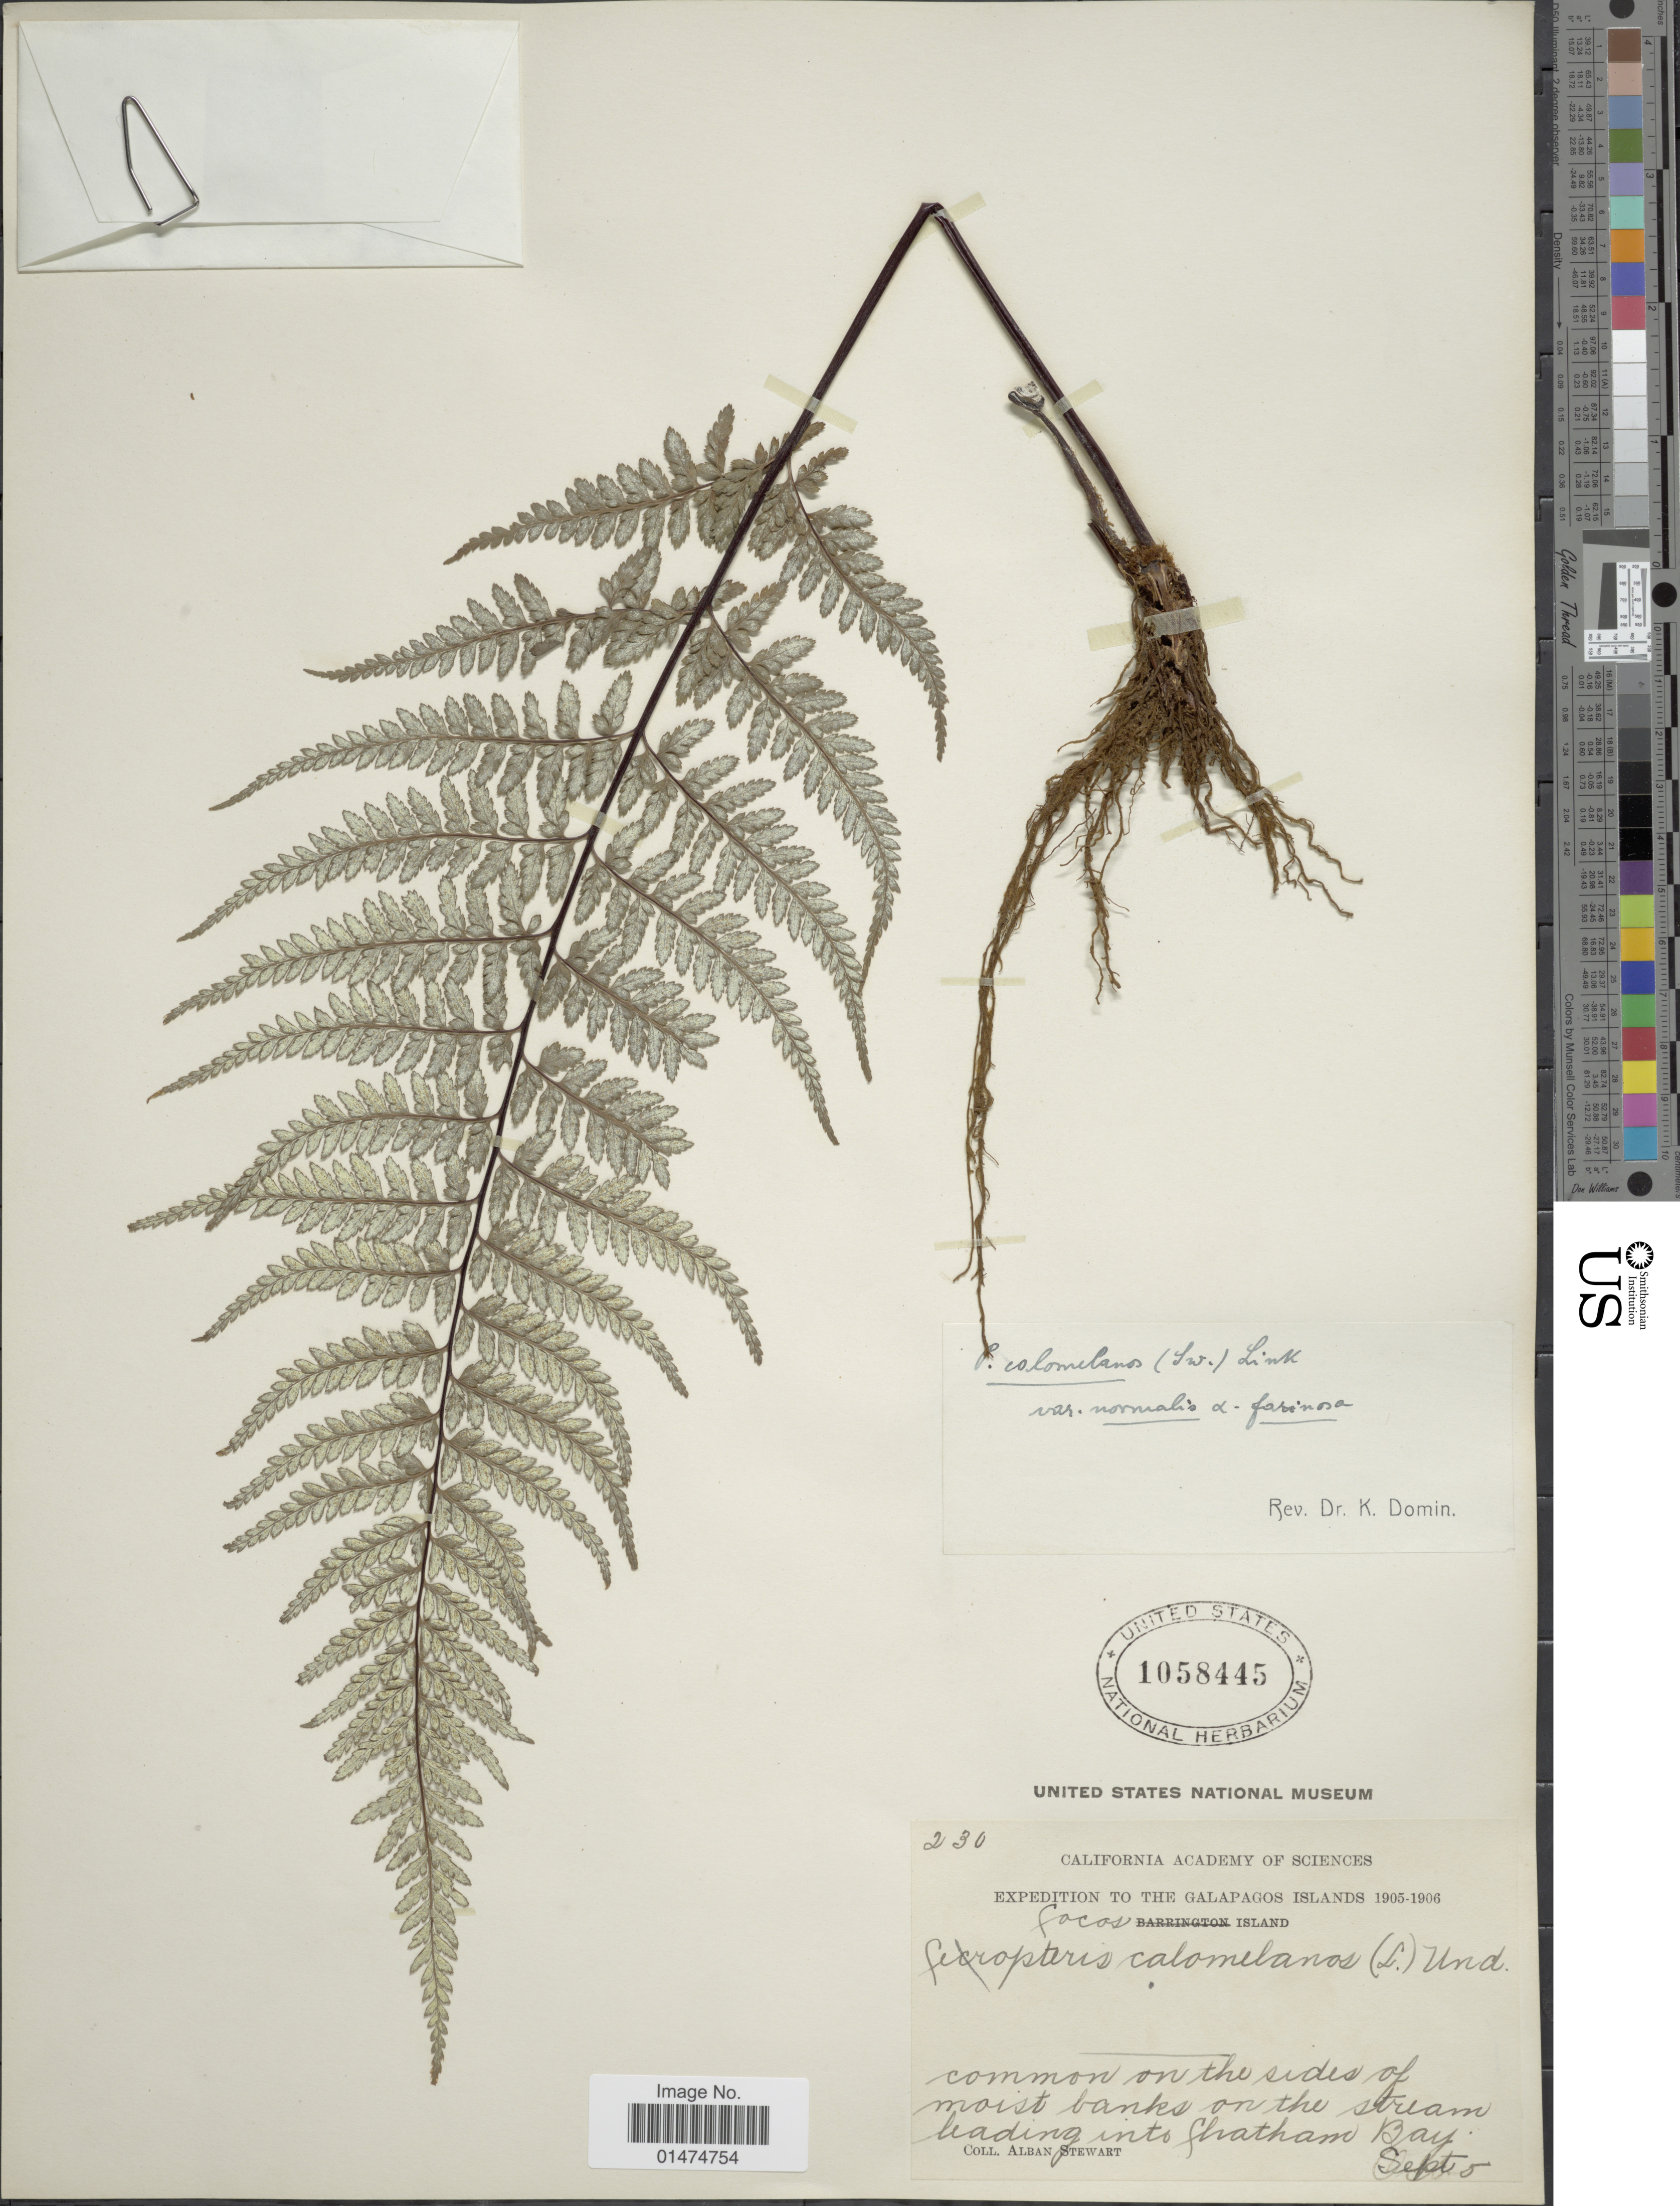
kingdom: Plantae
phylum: Tracheophyta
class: Polypodiopsida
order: Polypodiales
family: Pteridaceae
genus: Pityrogramma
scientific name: Pityrogramma calomelanos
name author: (L.) Link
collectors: A. N. Steward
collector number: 230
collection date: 1905-09-05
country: Ecuador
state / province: Colón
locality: Expedition to the Galapagos Islands.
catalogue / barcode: US 1058445